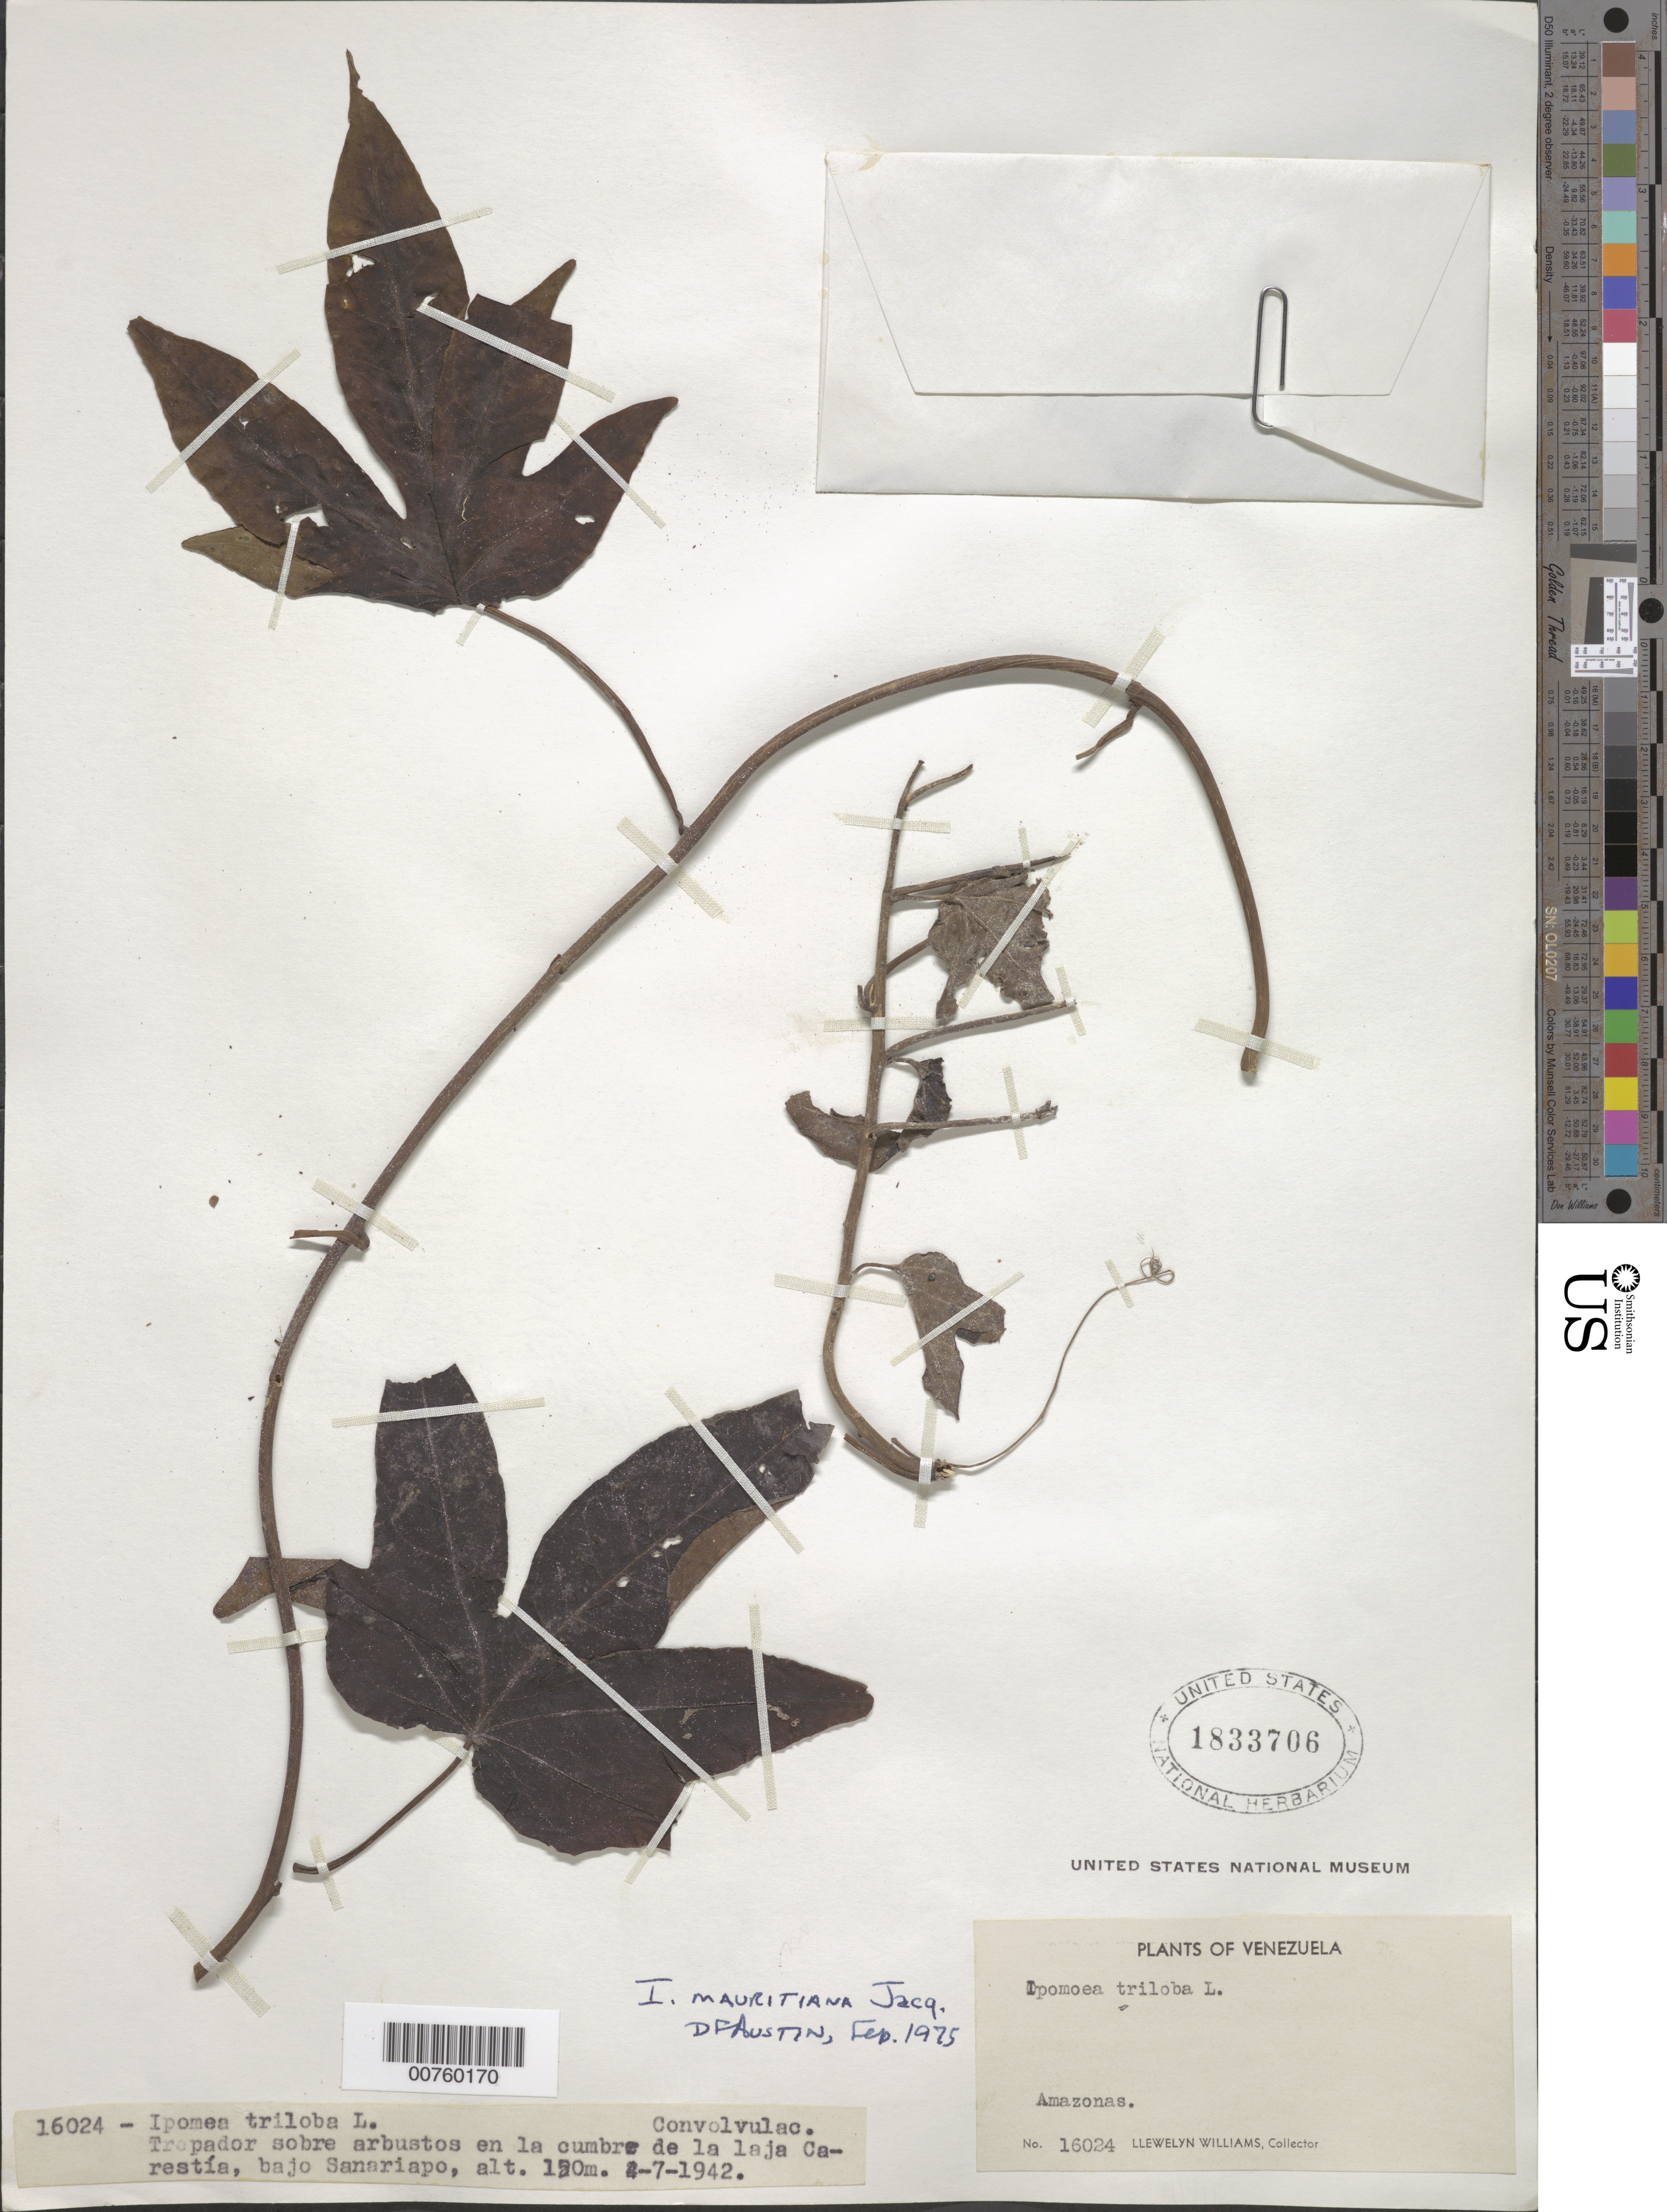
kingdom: Plantae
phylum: Tracheophyta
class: Magnoliopsida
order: Solanales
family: Convolvulaceae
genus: Ipomoea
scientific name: Ipomoea mauritiana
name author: Jacq.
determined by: Austin, D. F.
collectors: Ll. Williams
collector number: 16024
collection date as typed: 4-Jul-42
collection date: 1942-07-04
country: Venezuela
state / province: Amazonas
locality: Carestia, bajo Sanariapo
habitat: On shrubs at summit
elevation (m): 150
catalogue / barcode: US 1833706